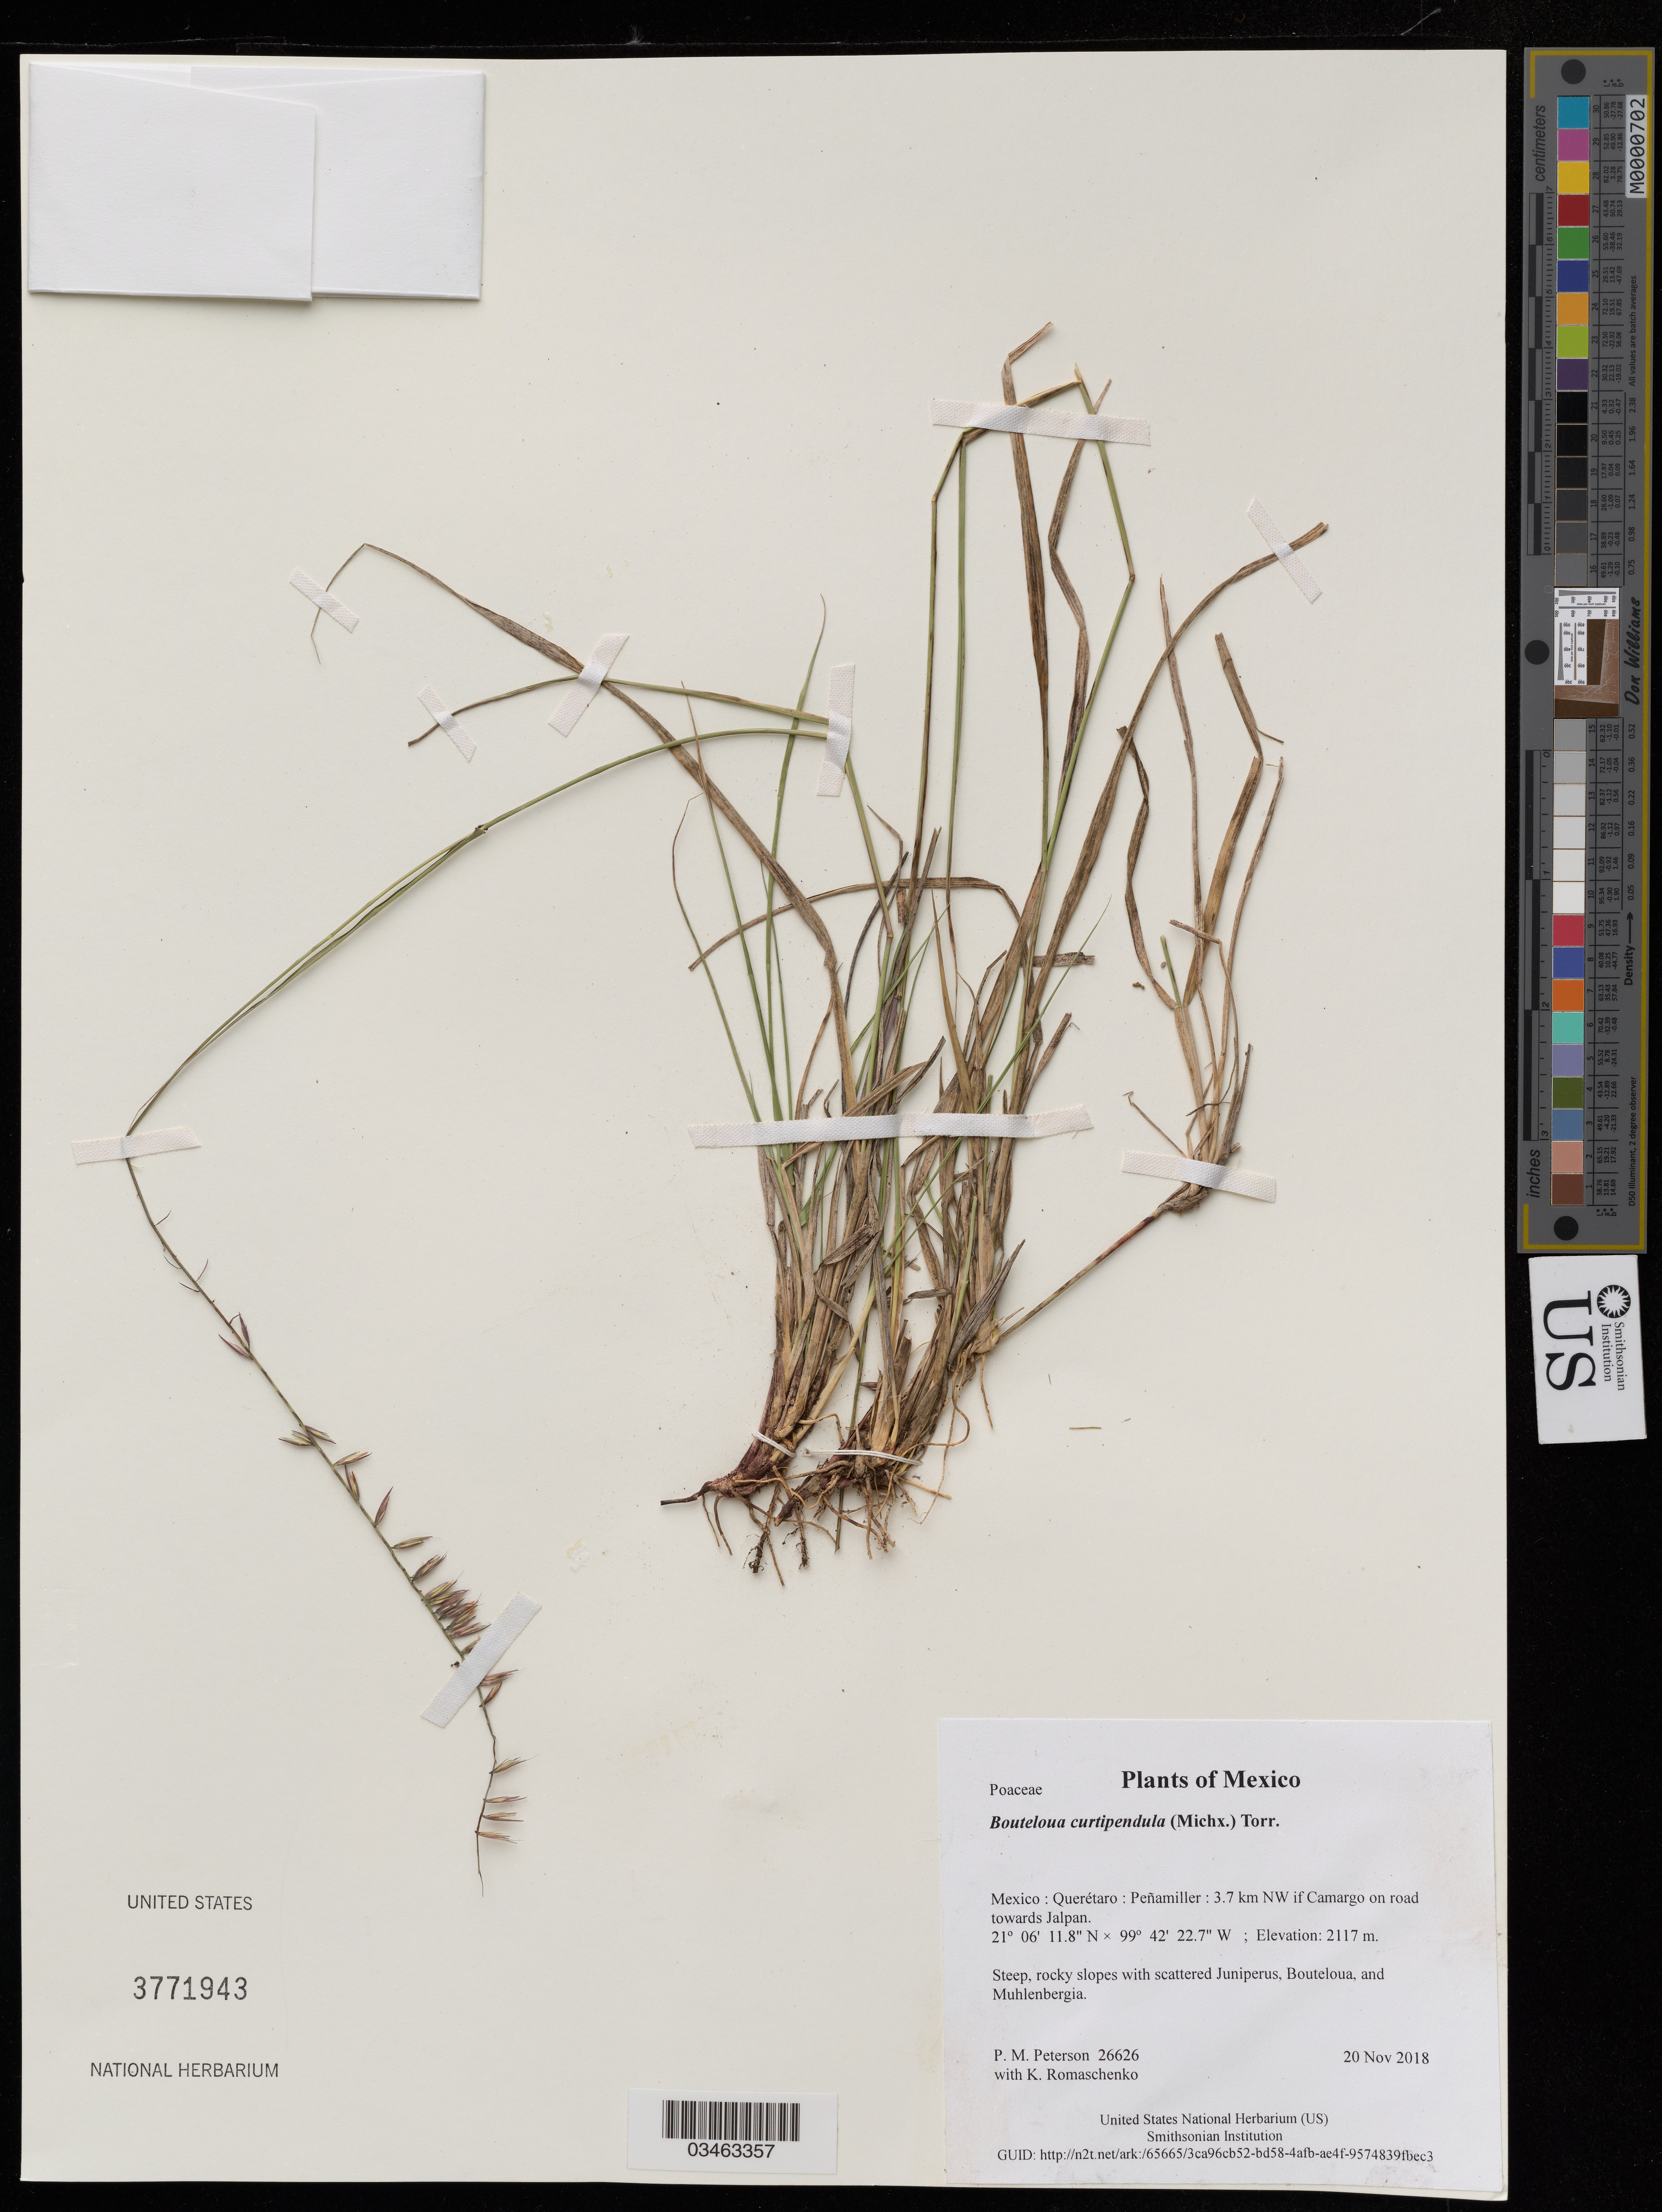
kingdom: Plantae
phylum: Tracheophyta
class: Liliopsida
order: Poales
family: Poaceae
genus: Bouteloua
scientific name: Bouteloua curtipendula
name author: (Michx.) Torr.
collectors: P. M. Peterson & K. Romaschenko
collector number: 26626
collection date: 2018-11-20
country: Mexico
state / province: Querétaro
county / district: Peñamiller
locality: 3.7 km NW if Camargo on road towards Jalpan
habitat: Steep, rocky slopes with scattered Juniperus, Bouteloua, and Muhlenbergia.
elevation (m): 2117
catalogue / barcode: US 3771943